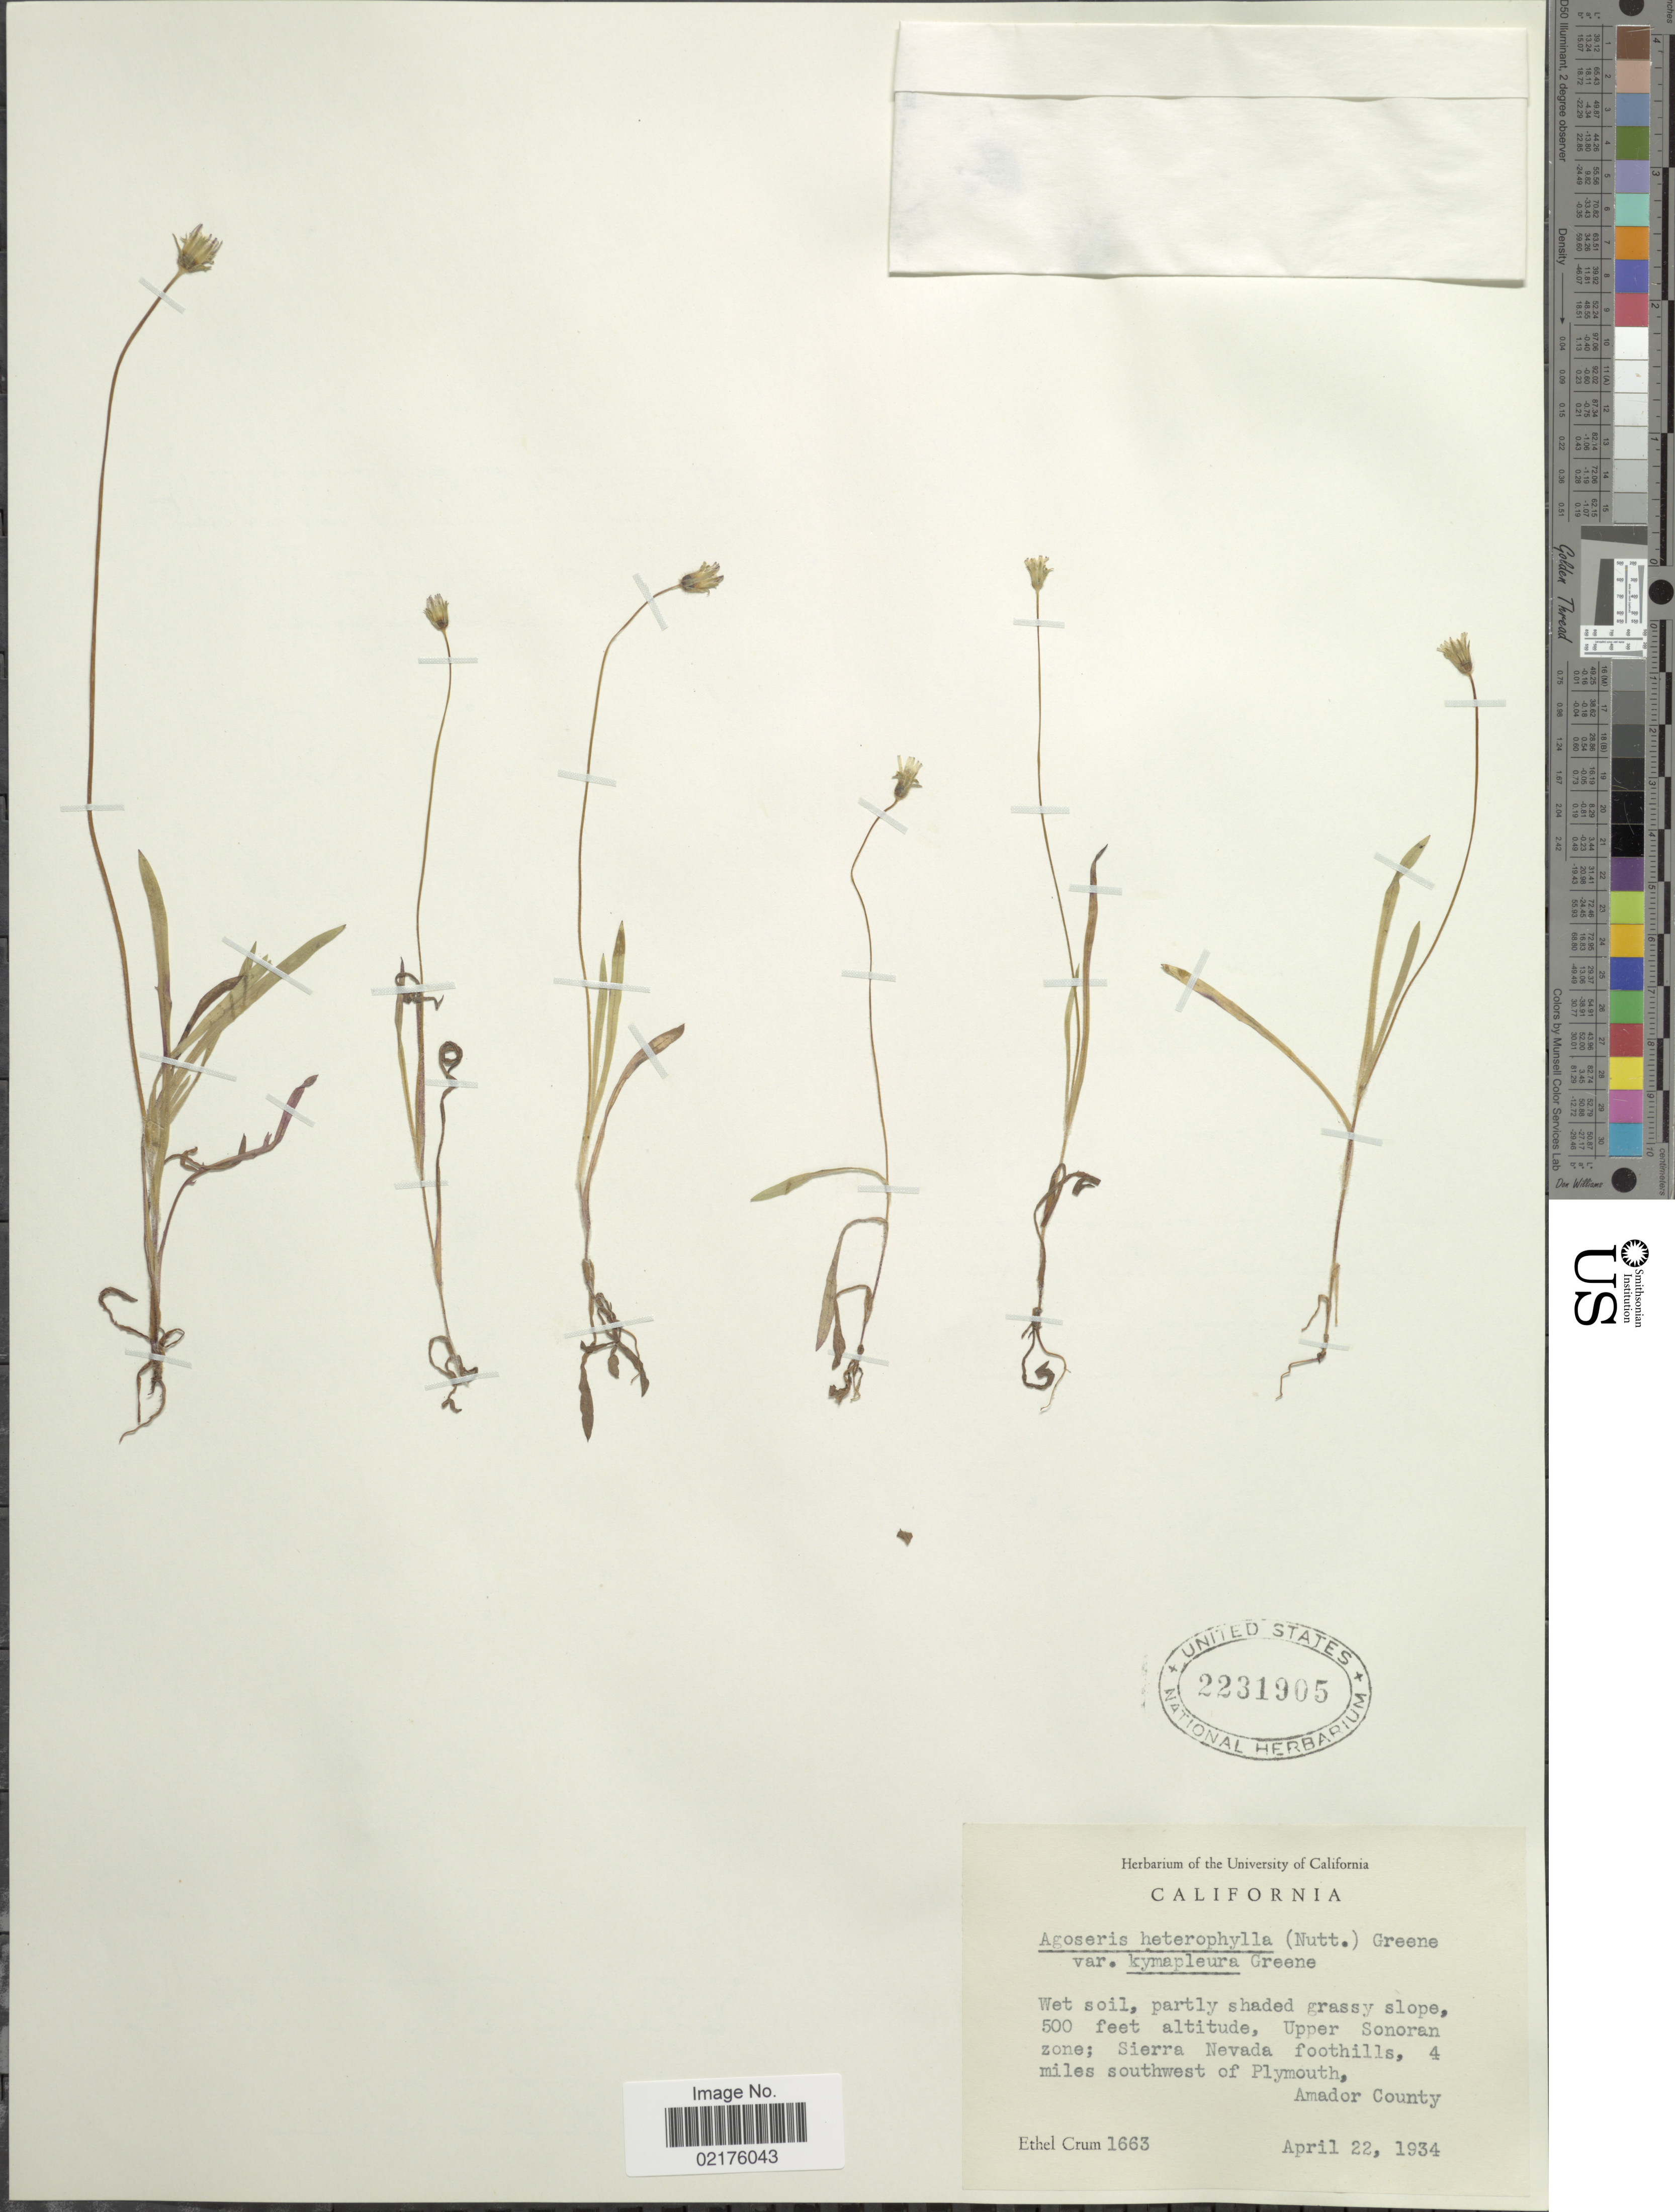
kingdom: Plantae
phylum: Tracheophyta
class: Magnoliopsida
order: Asterales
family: Asteraceae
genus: Agoseris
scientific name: Agoseris heterophylla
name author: (Nutt.) Greene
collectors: E. K. Crum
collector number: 1663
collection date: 1934-04-22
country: United States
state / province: California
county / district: Amador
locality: Upper Sonoran zone, Sierra Nevada foothills, 4 miles southwest of Plymouth, Amador County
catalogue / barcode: US 2231905